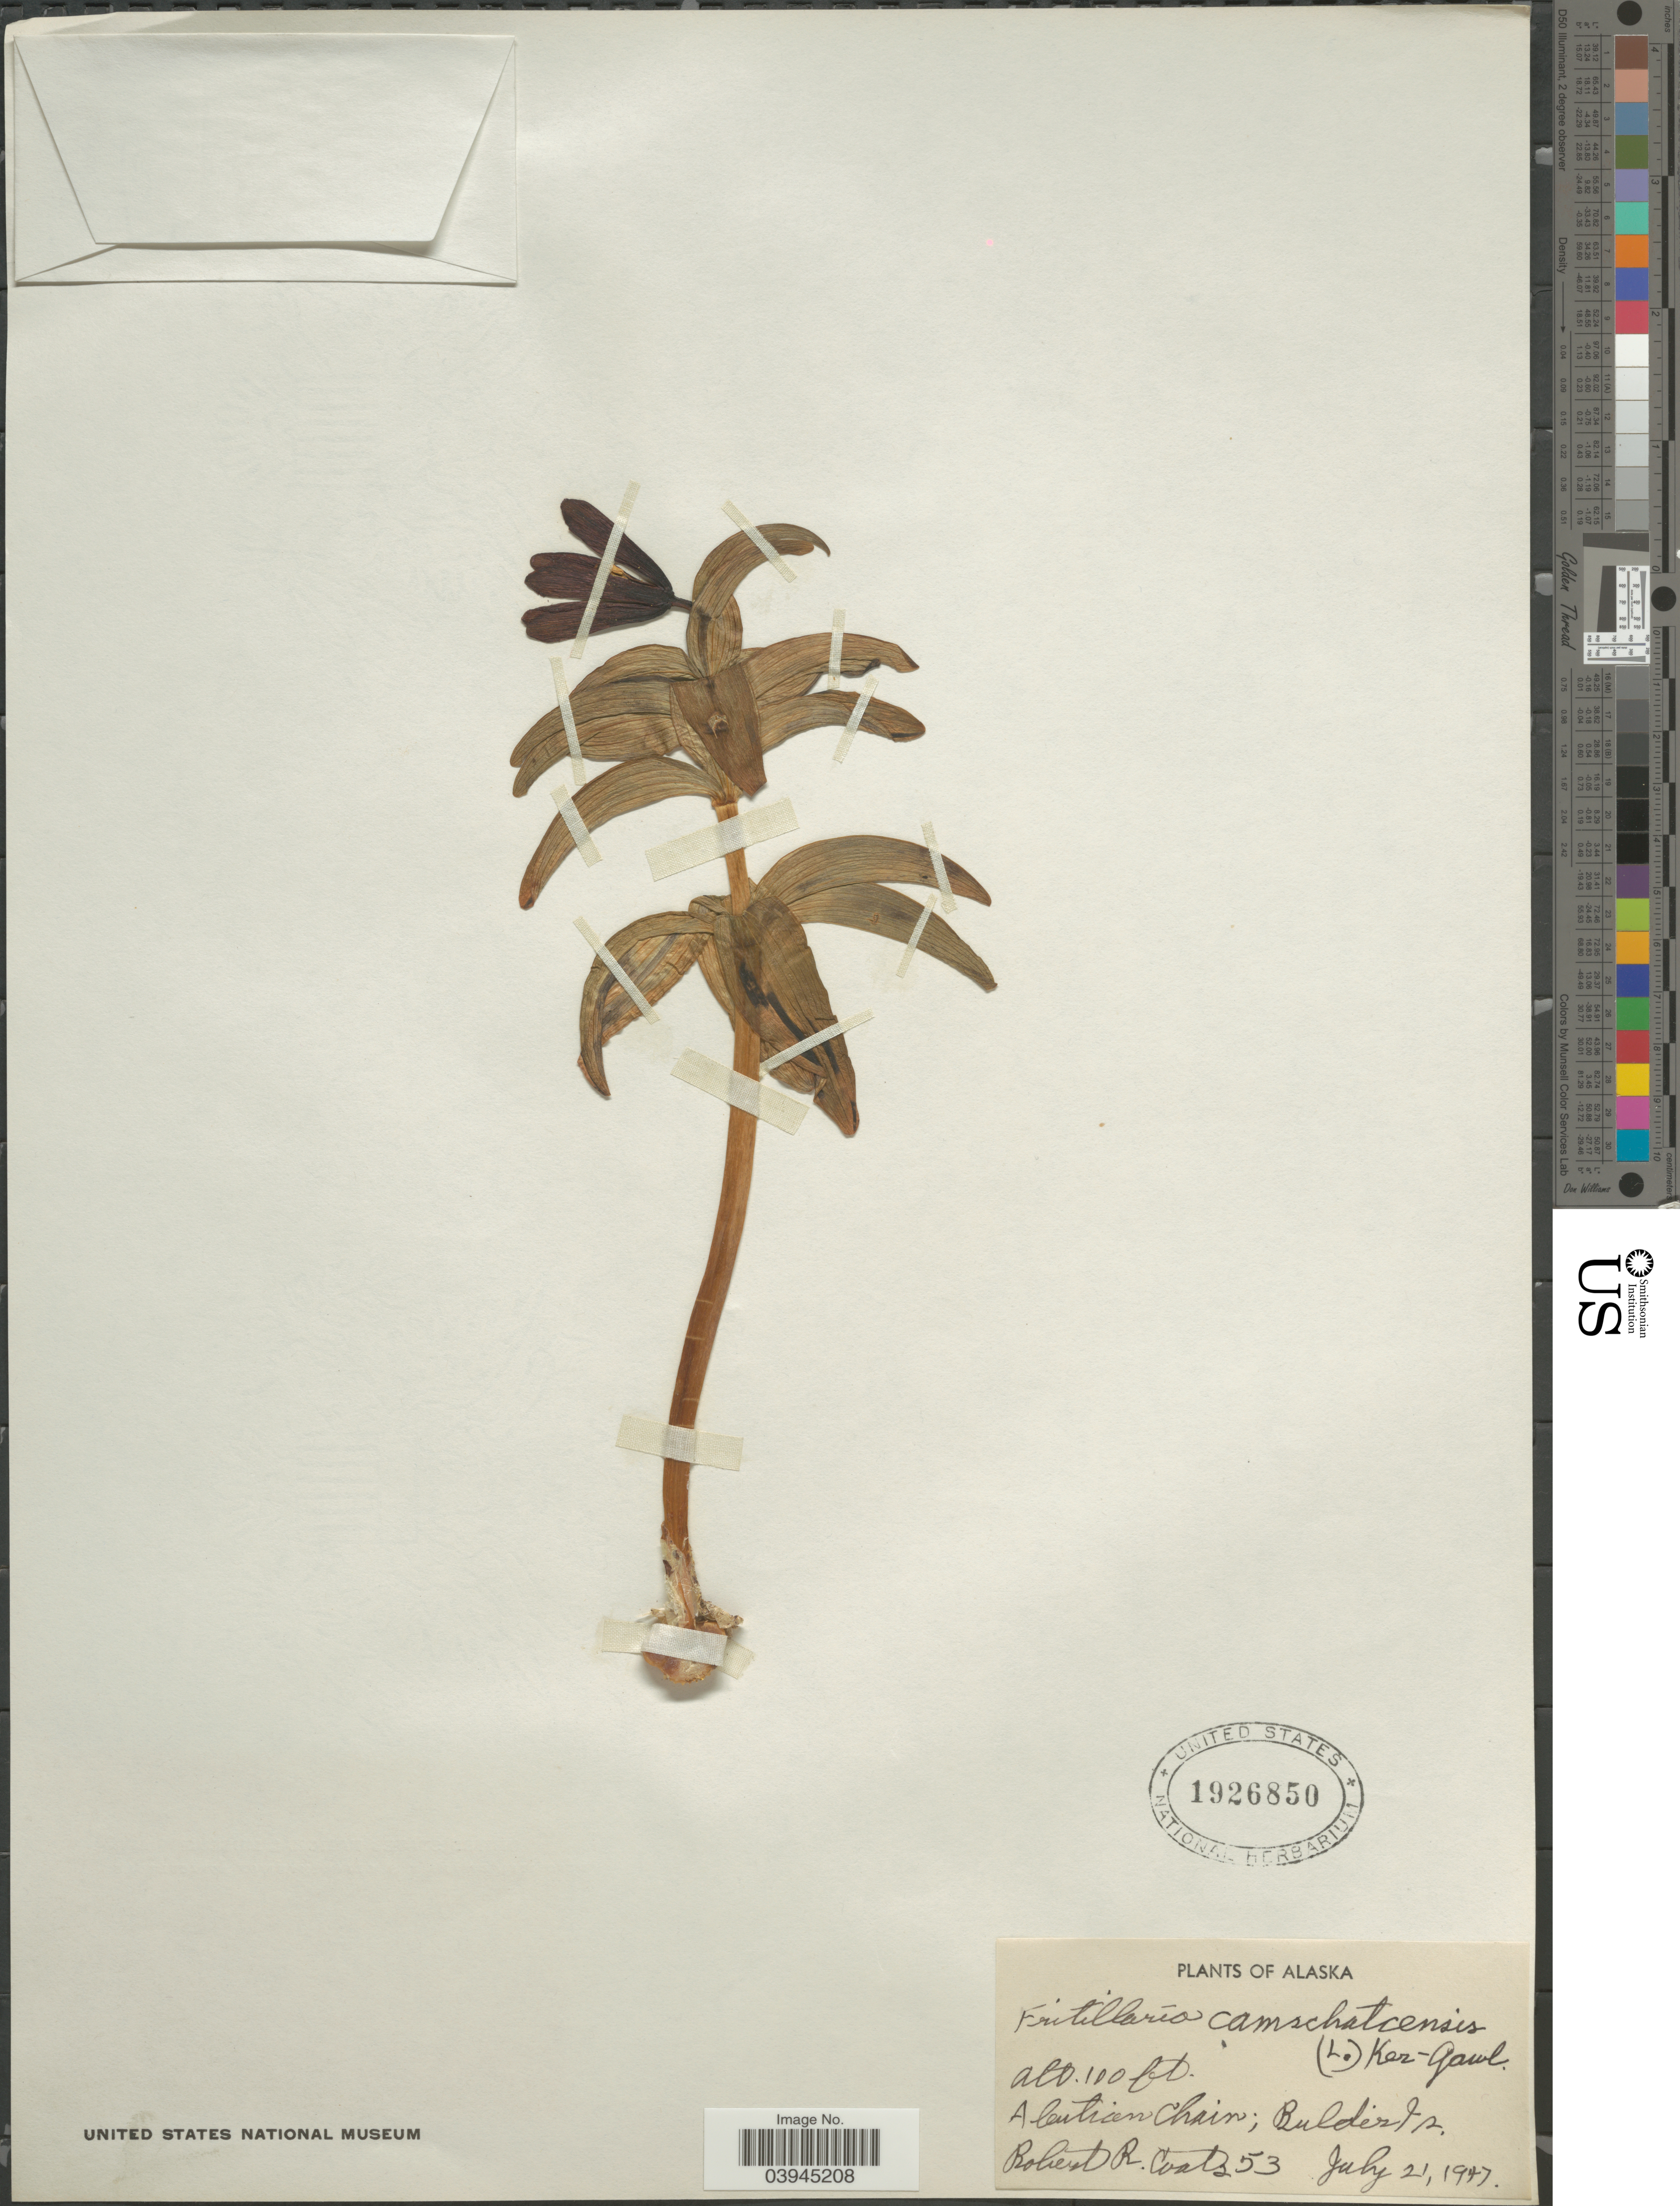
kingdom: Plantae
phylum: Tracheophyta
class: Liliopsida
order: Liliales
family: Liliaceae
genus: Fritillaria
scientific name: Fritillaria camschatcensis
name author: (L.) Ker Gawl.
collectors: R. Coats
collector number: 53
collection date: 1947-07-21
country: United States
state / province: Alaska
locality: Aleutian Chain; Bulder Is.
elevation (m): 30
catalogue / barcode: US 1926850